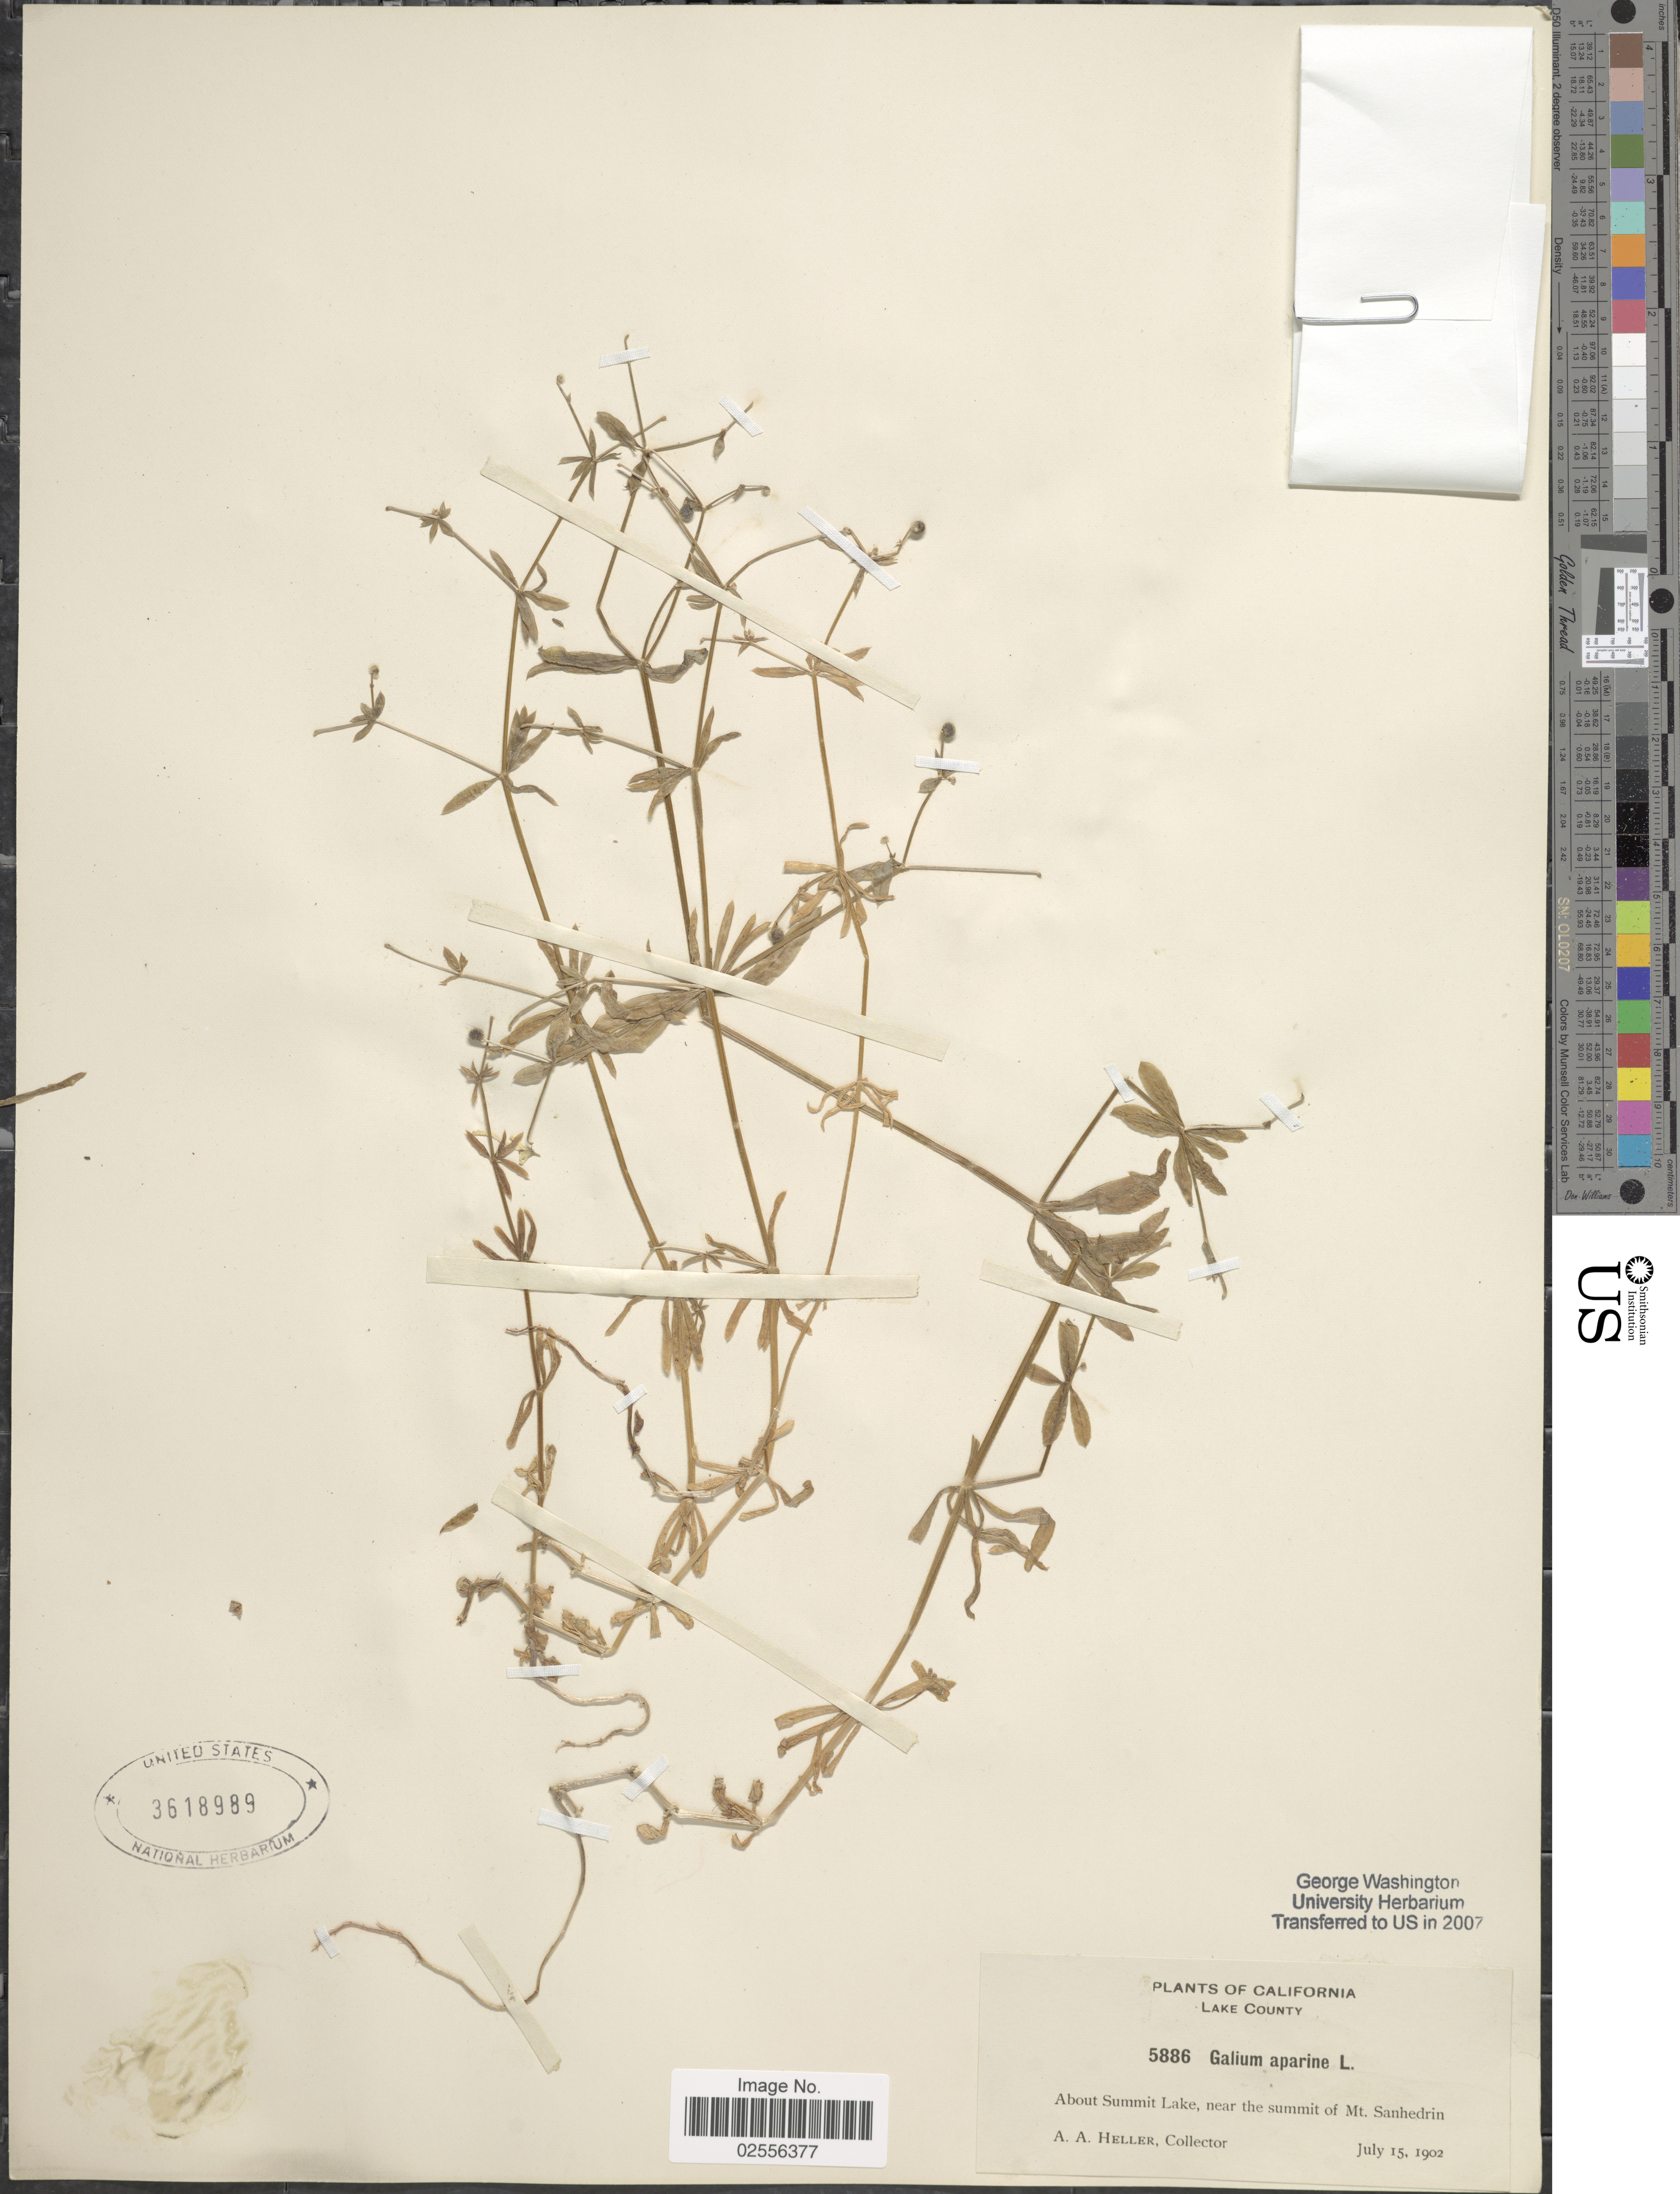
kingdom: Plantae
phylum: Tracheophyta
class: Magnoliopsida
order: Gentianales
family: Rubiaceae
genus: Galium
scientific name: Galium aparine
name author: L.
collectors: A. A. Heller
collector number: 5886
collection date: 1902-07-15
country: United States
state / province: California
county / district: Lake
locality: Lake County. About Summit Lake, near the summit of Mt. Sanhedrin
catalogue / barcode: US 3618989